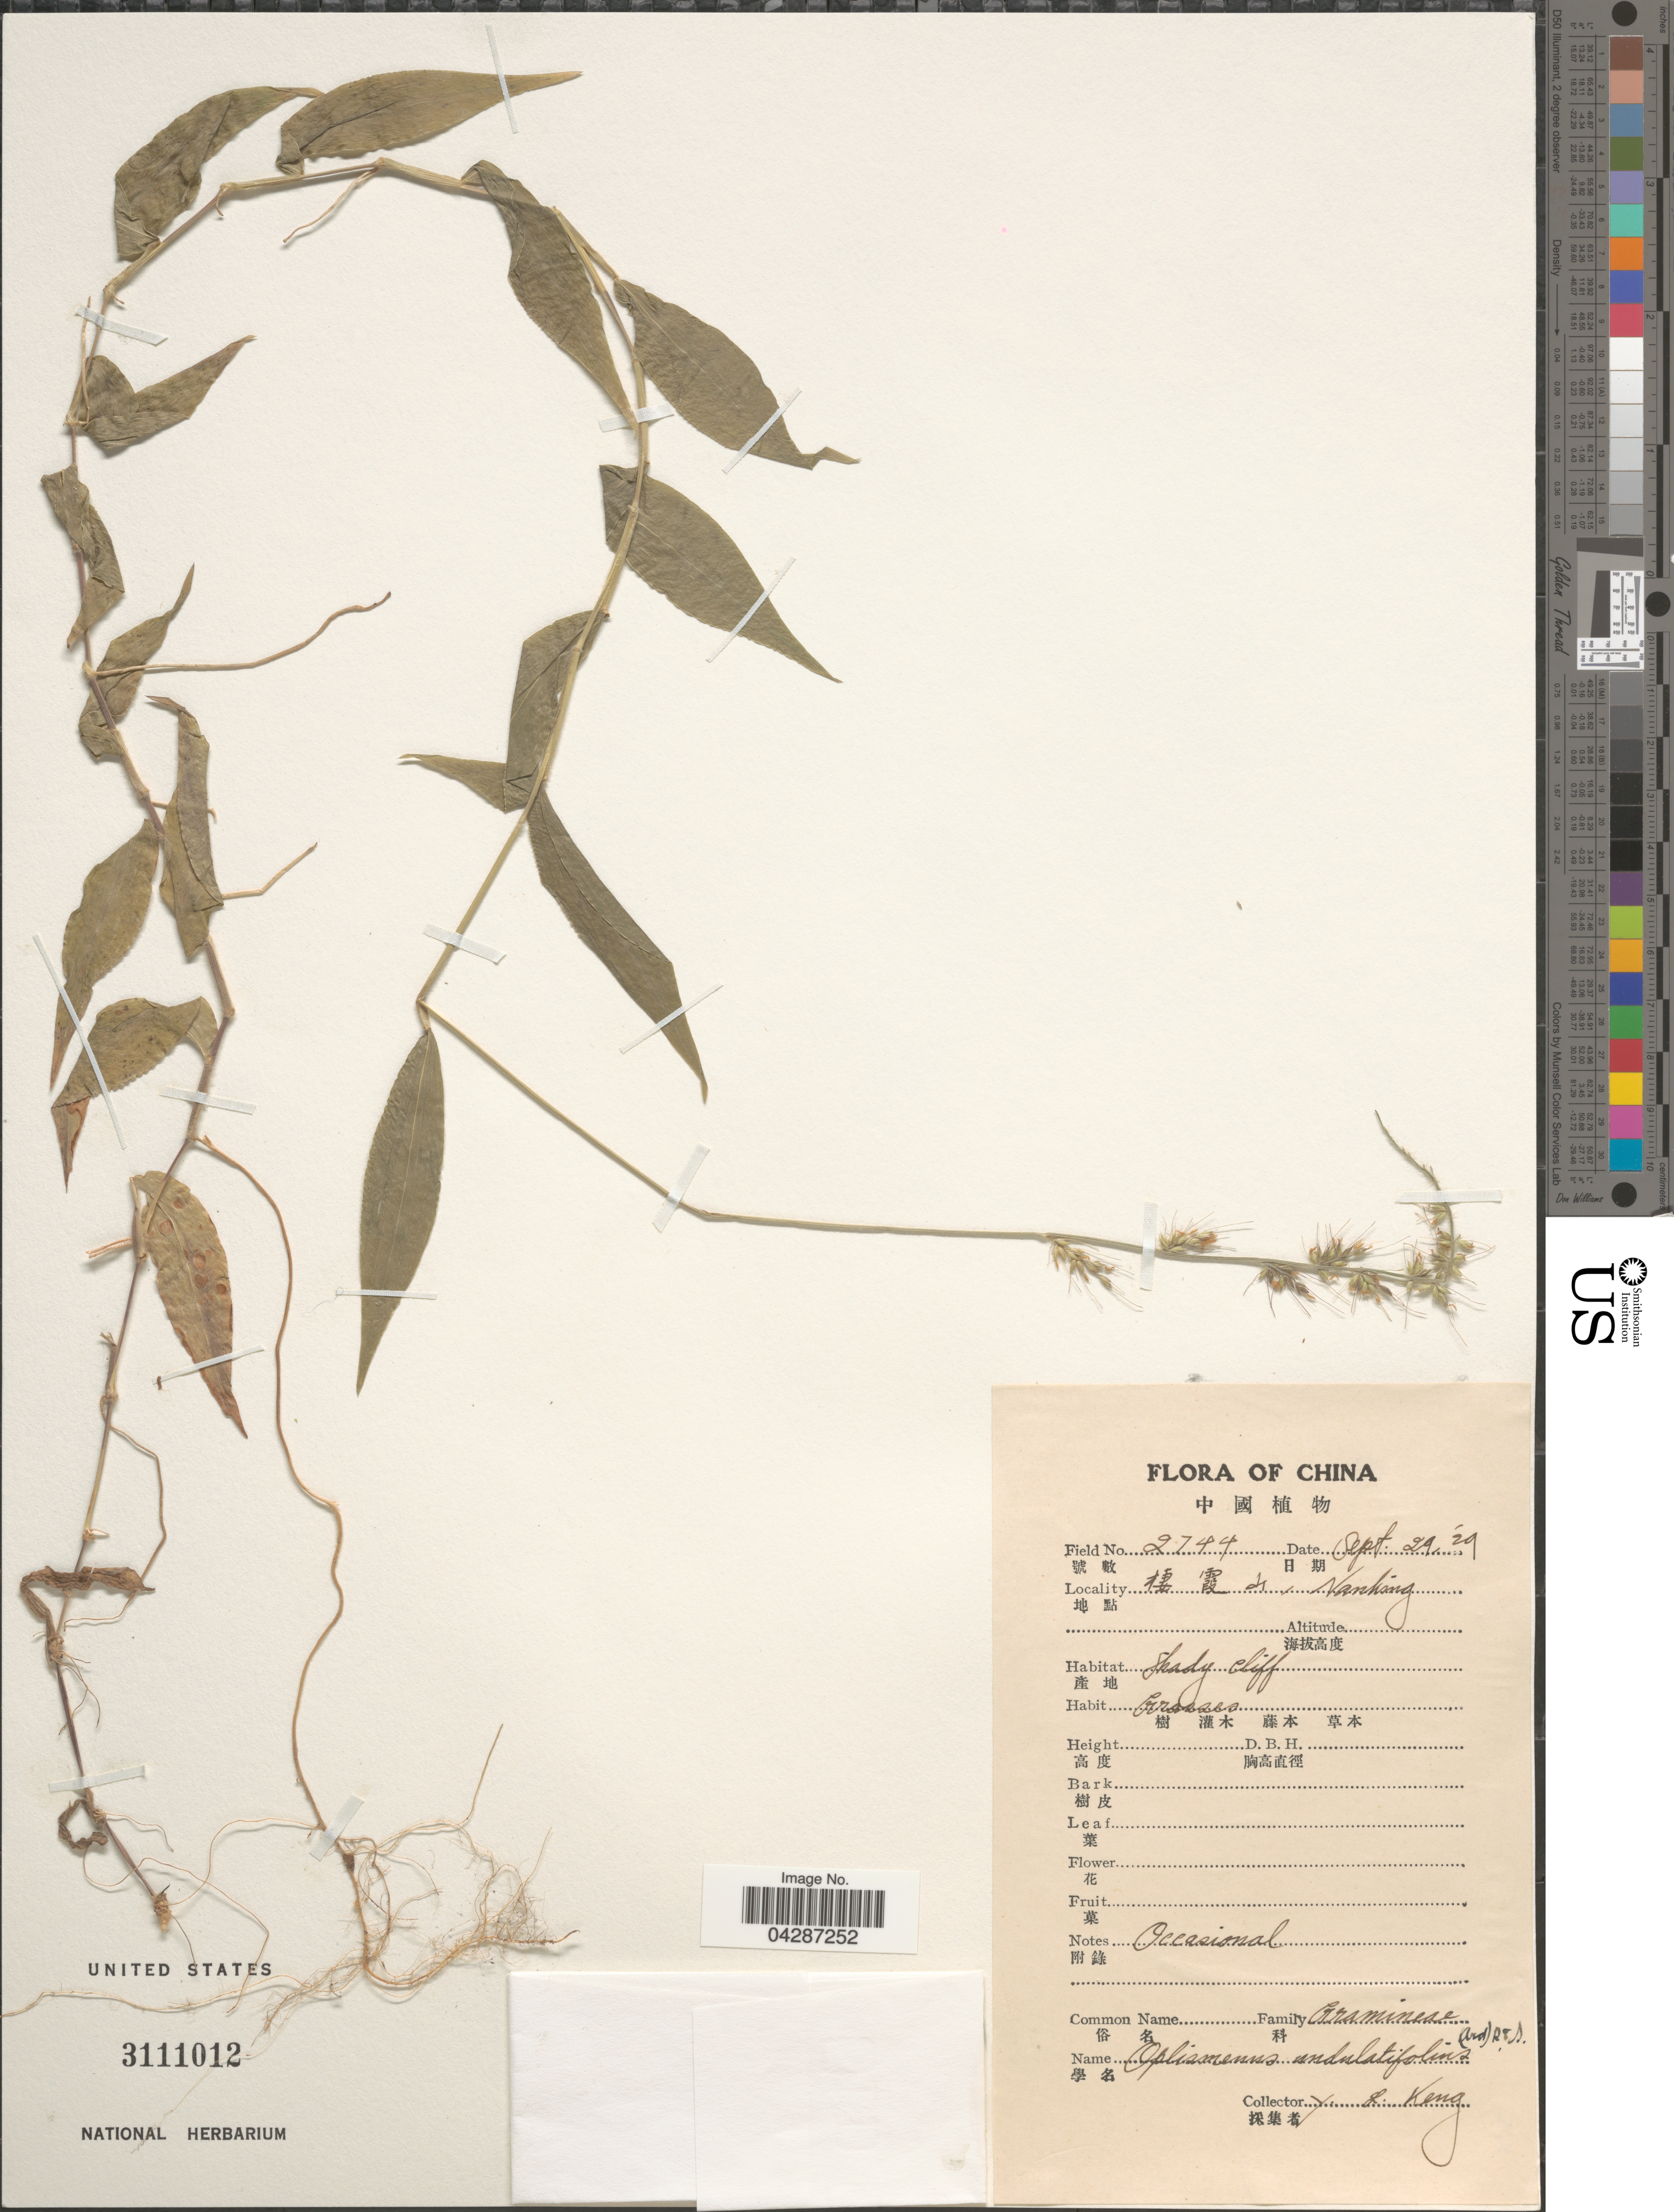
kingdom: Plantae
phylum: Tracheophyta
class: Liliopsida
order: Poales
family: Poaceae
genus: Oplismenus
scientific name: Oplismenus undulatifolius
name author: (Ard.) P. Beauv.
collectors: Y. L. Keng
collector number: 2744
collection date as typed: Transcribed d/m/y: 29/9/29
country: China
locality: X, Nanking.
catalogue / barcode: US 3111012